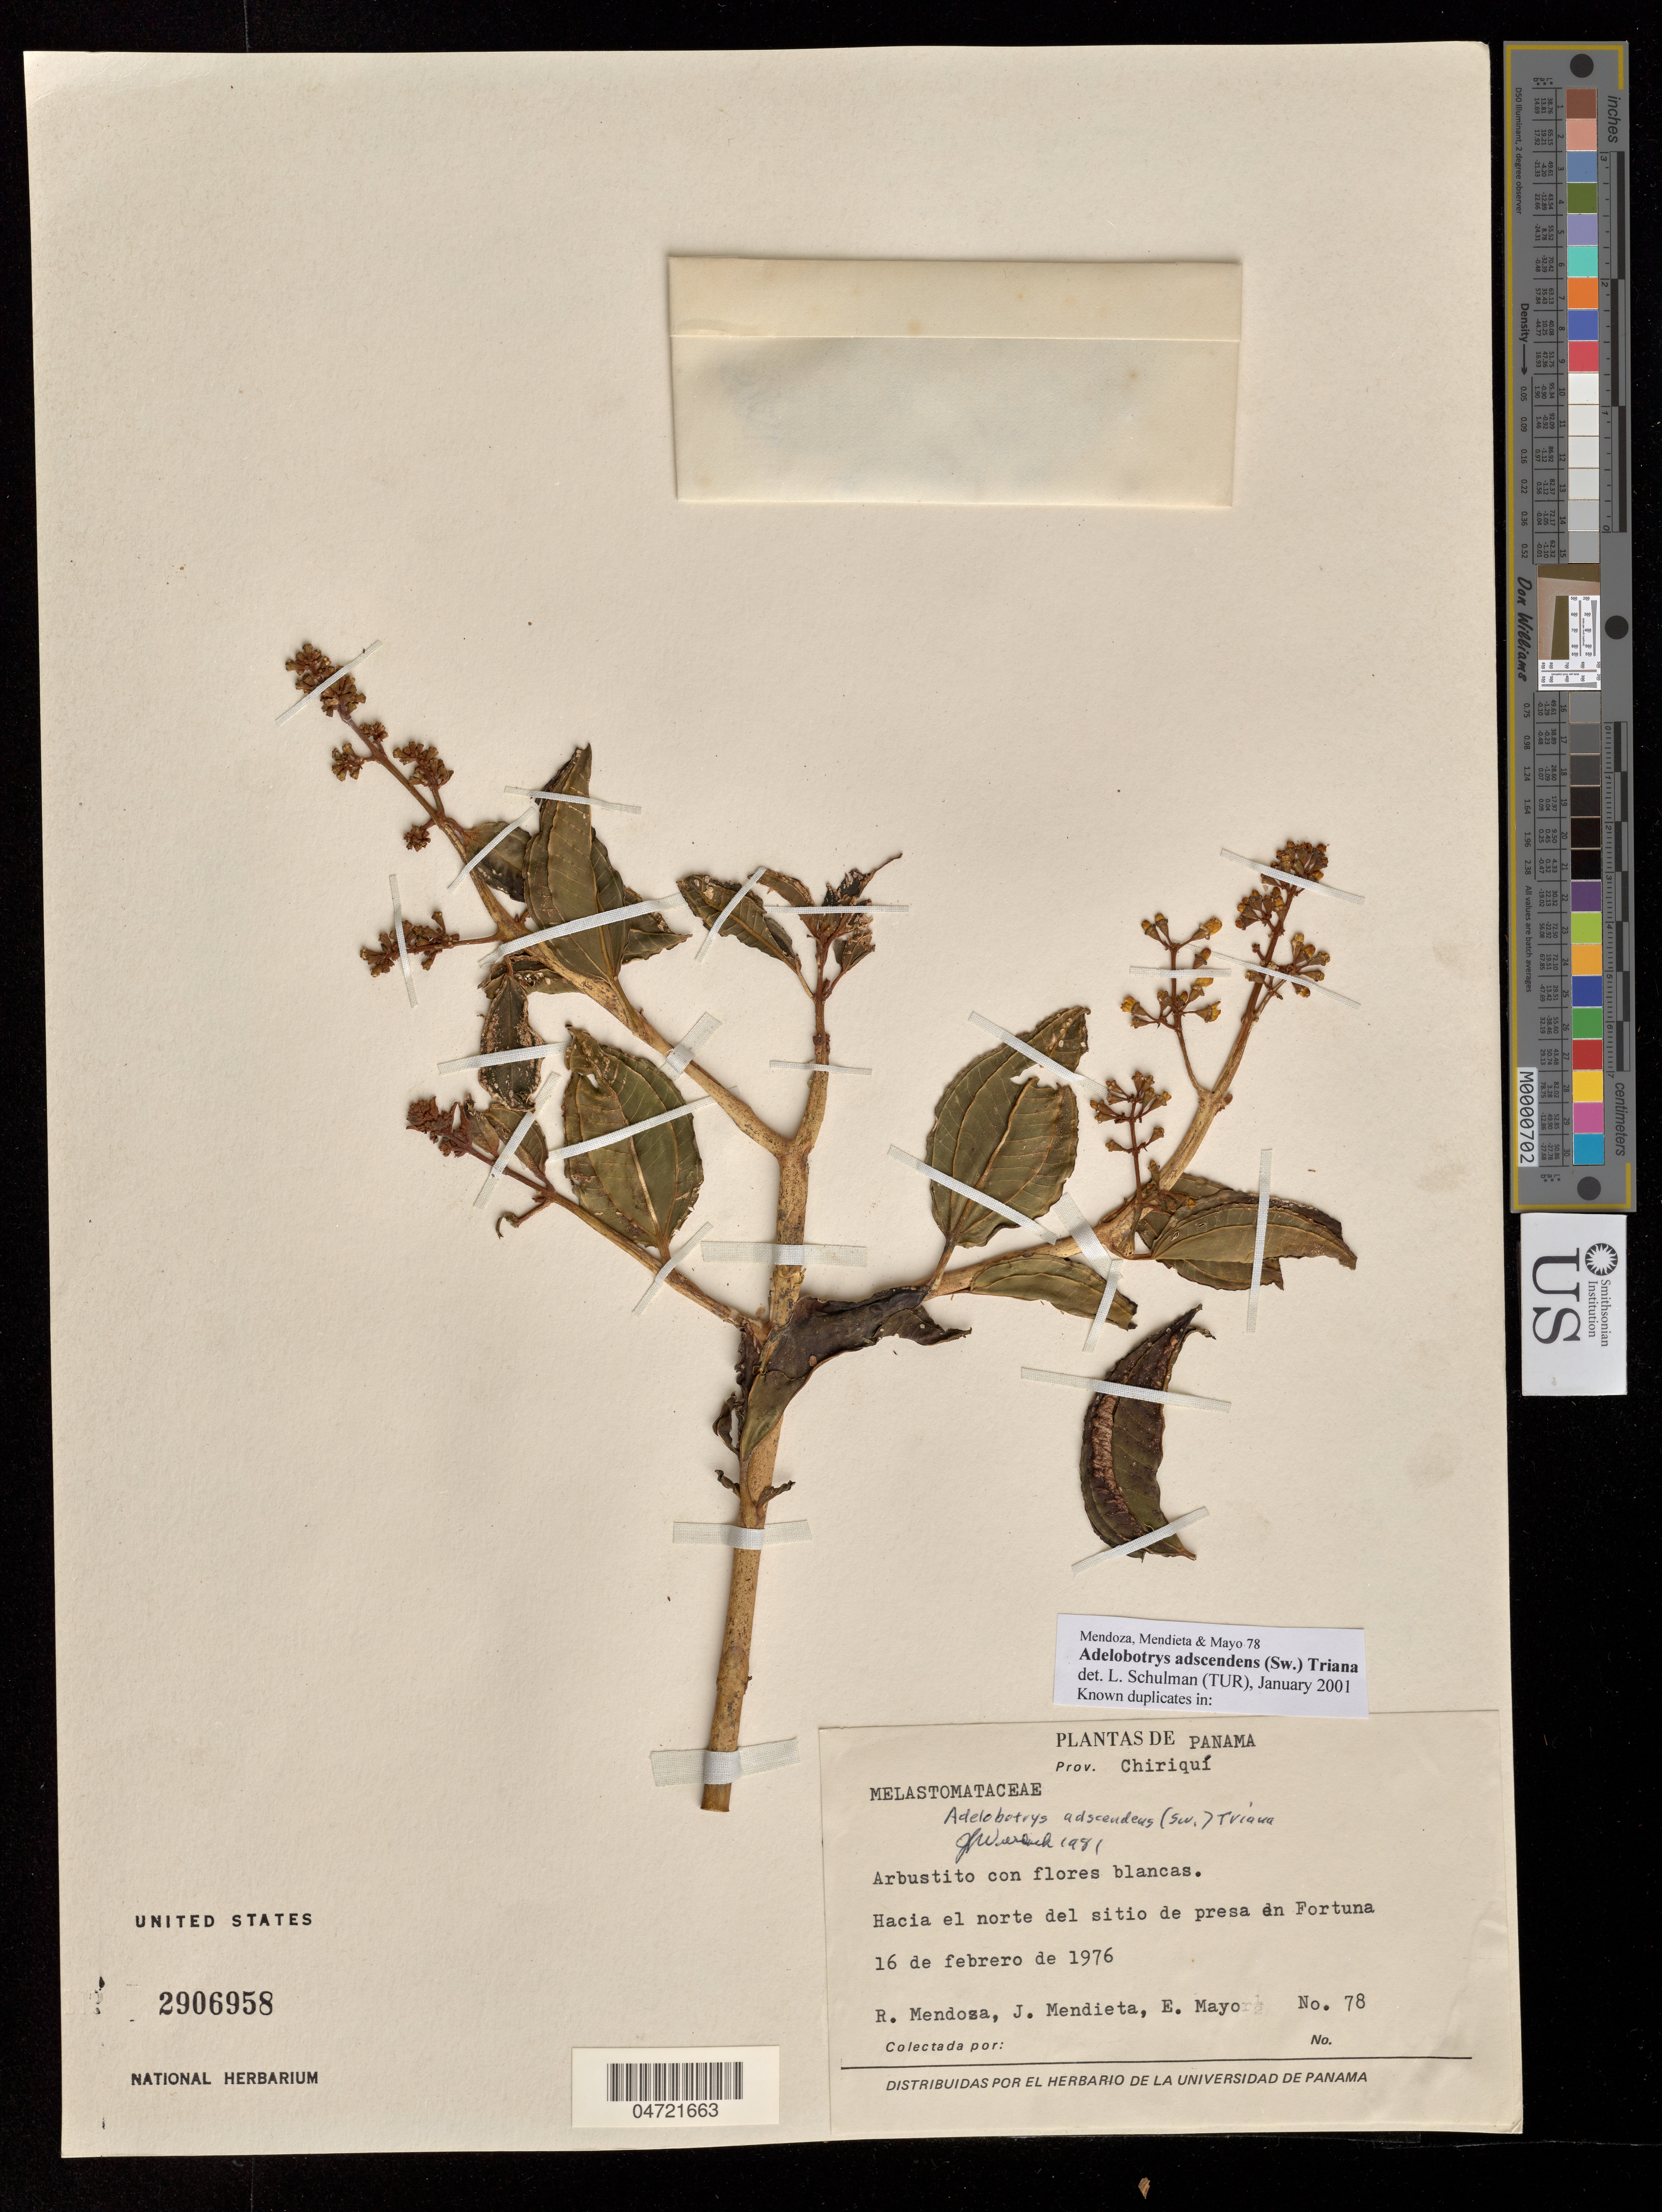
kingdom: Plantae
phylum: Tracheophyta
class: Magnoliopsida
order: Myrtales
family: Melastomataceae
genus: Adelobotrys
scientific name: Adelobotrys adscendens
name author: (Sw.) Triana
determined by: Schulman, Leif, (TUR), University of Turku (FINLAND)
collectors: R. Mendoza, J. Mendieta & E. Mayo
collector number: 78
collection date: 1976-02-16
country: Panama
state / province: Chiriqui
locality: Sur del sitio de presa en Fortuna.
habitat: Hacia el norte del sitio de presa en Fortuna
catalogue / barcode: US 2906958